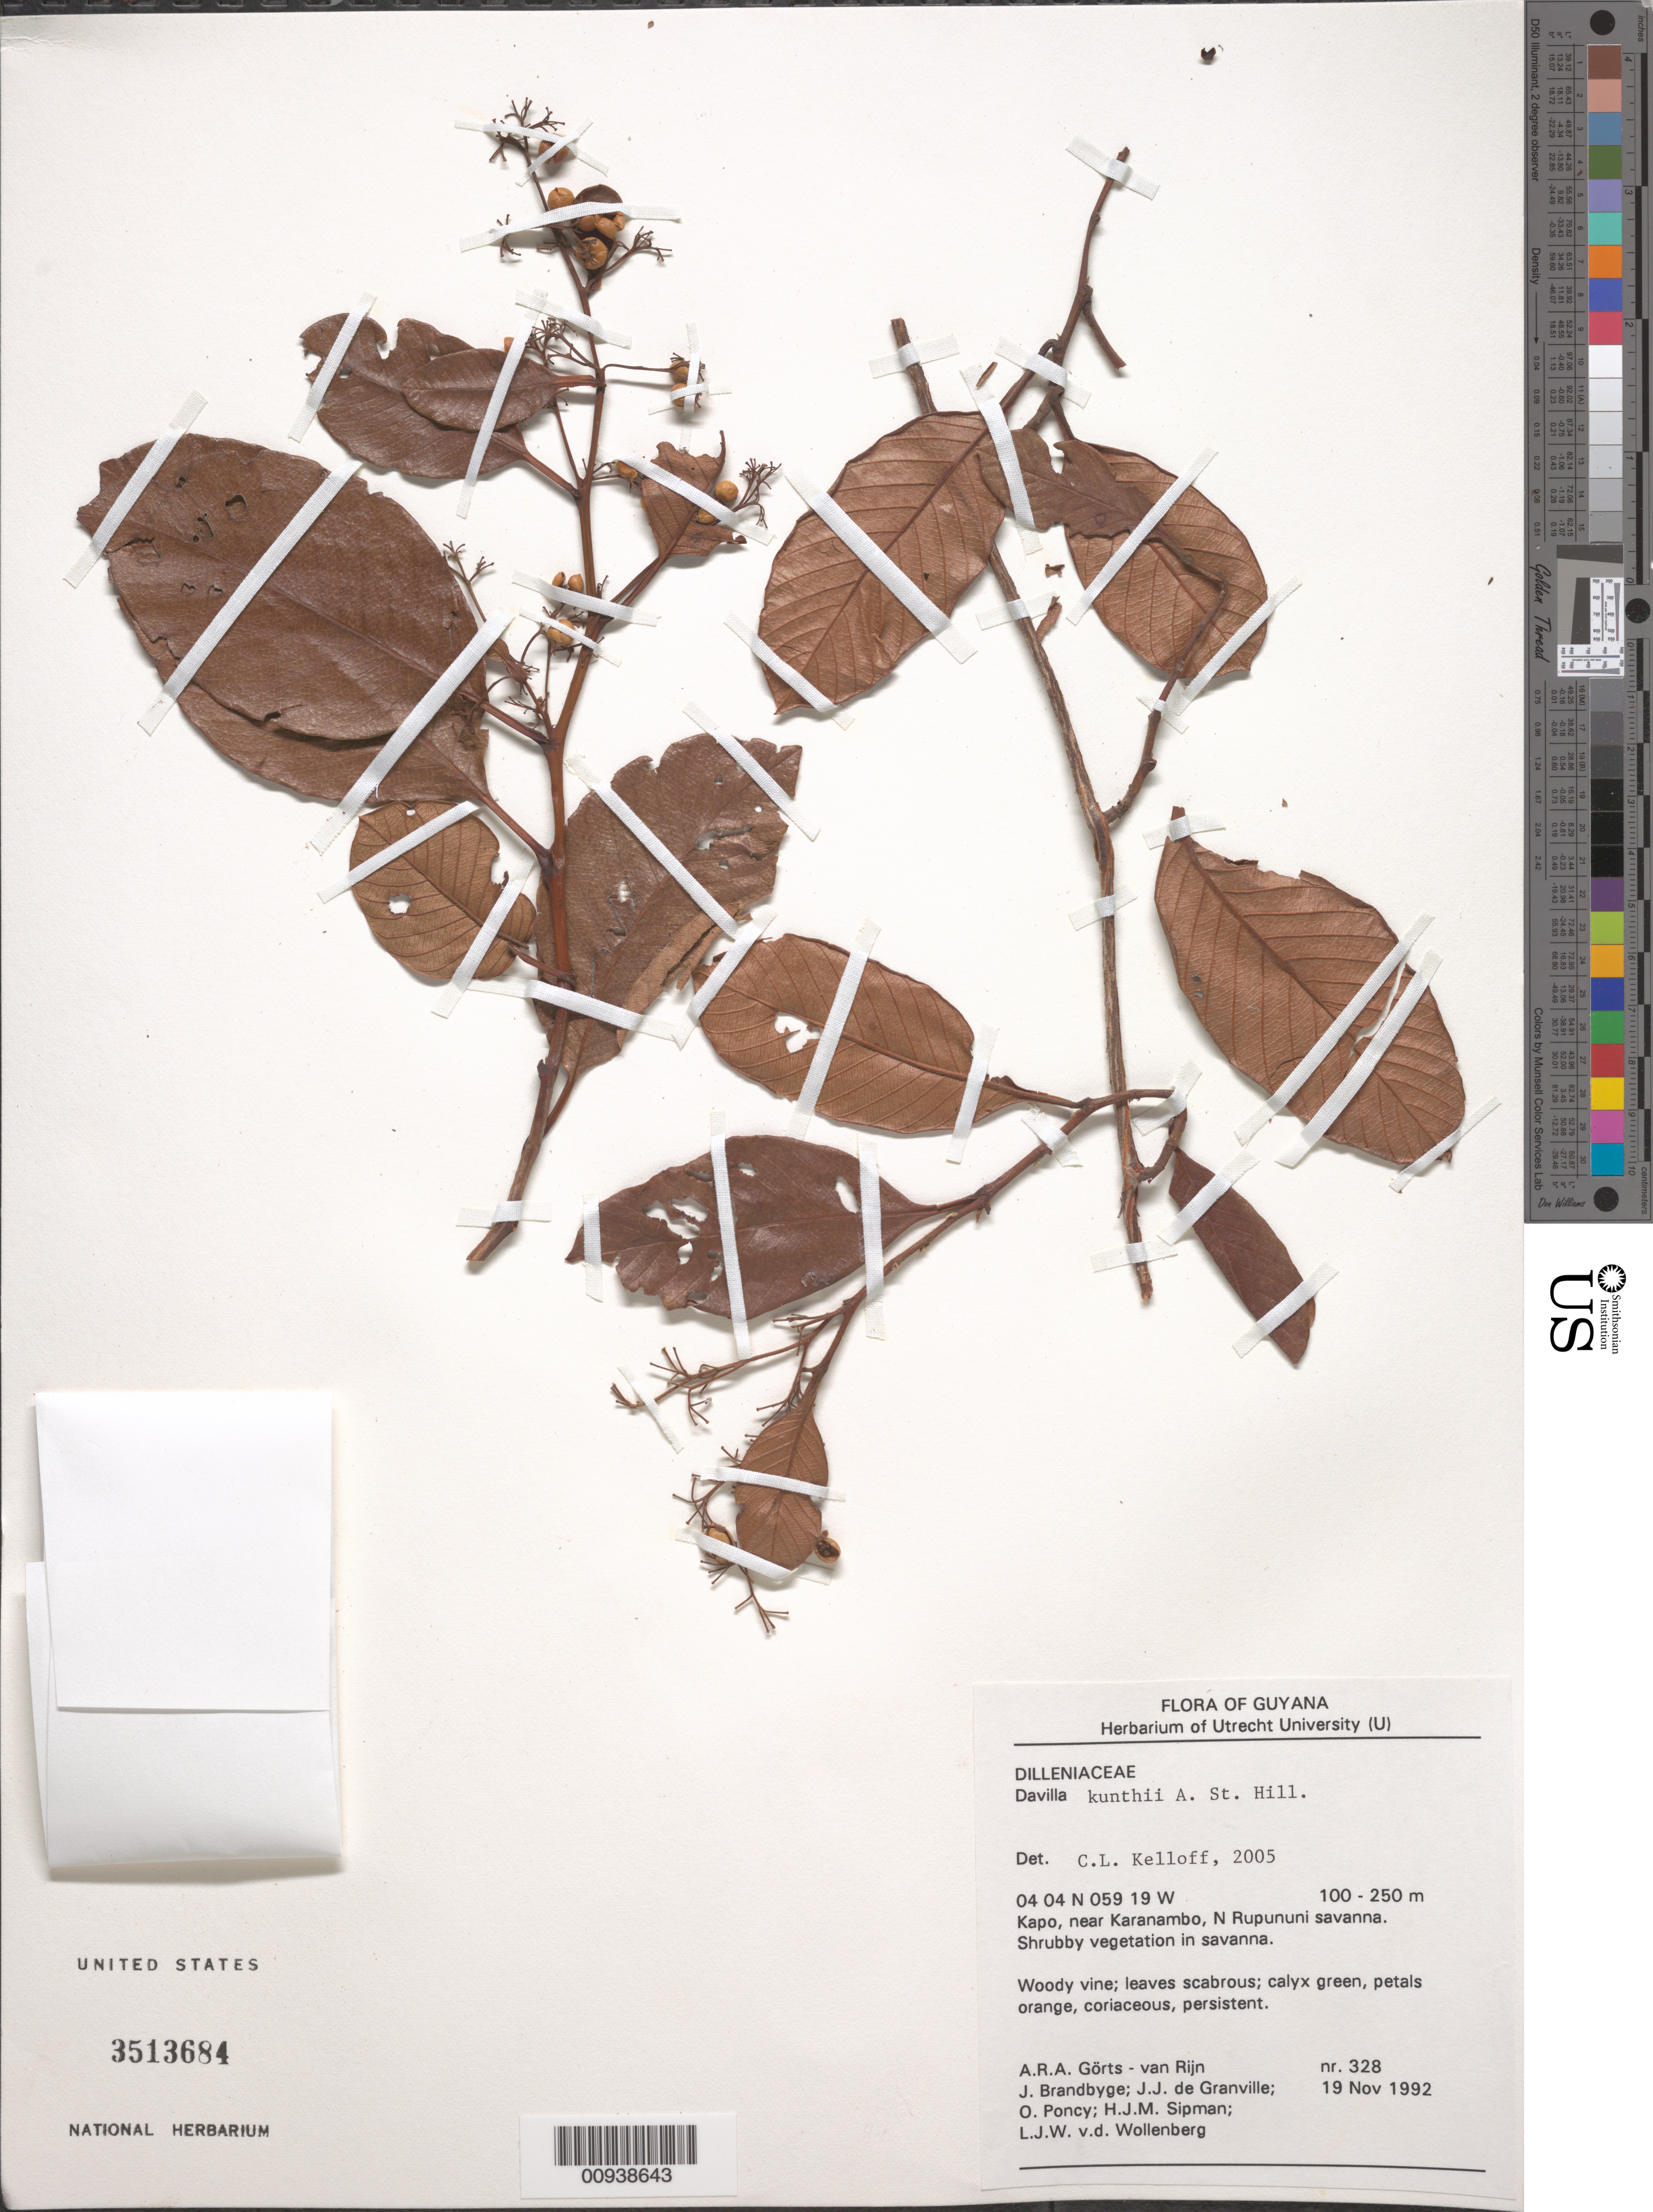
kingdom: Plantae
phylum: Tracheophyta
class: Magnoliopsida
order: Dilleniales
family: Dilleniaceae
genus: Davilla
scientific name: Davilla kunthii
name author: A. St.-Hil.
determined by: Kelloff, Carol L., (US), Smithsonian Institution - National Museum of Natural History (UNITED STATES)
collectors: A. .R. A. Görts-van Rijn, J. Brandbyge, J.-J. de Granville, O. Poncy, H. J. M. Sipman & L. van der Wollenberg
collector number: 328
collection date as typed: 19-Nov-92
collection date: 1992-11-19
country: Guyana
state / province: U. Takutu-U. Essequibo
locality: Kapo, near Karanambo, N. Rupununi Savanna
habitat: Shrubby vegetation in savanna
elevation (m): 100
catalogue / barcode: US 3513684